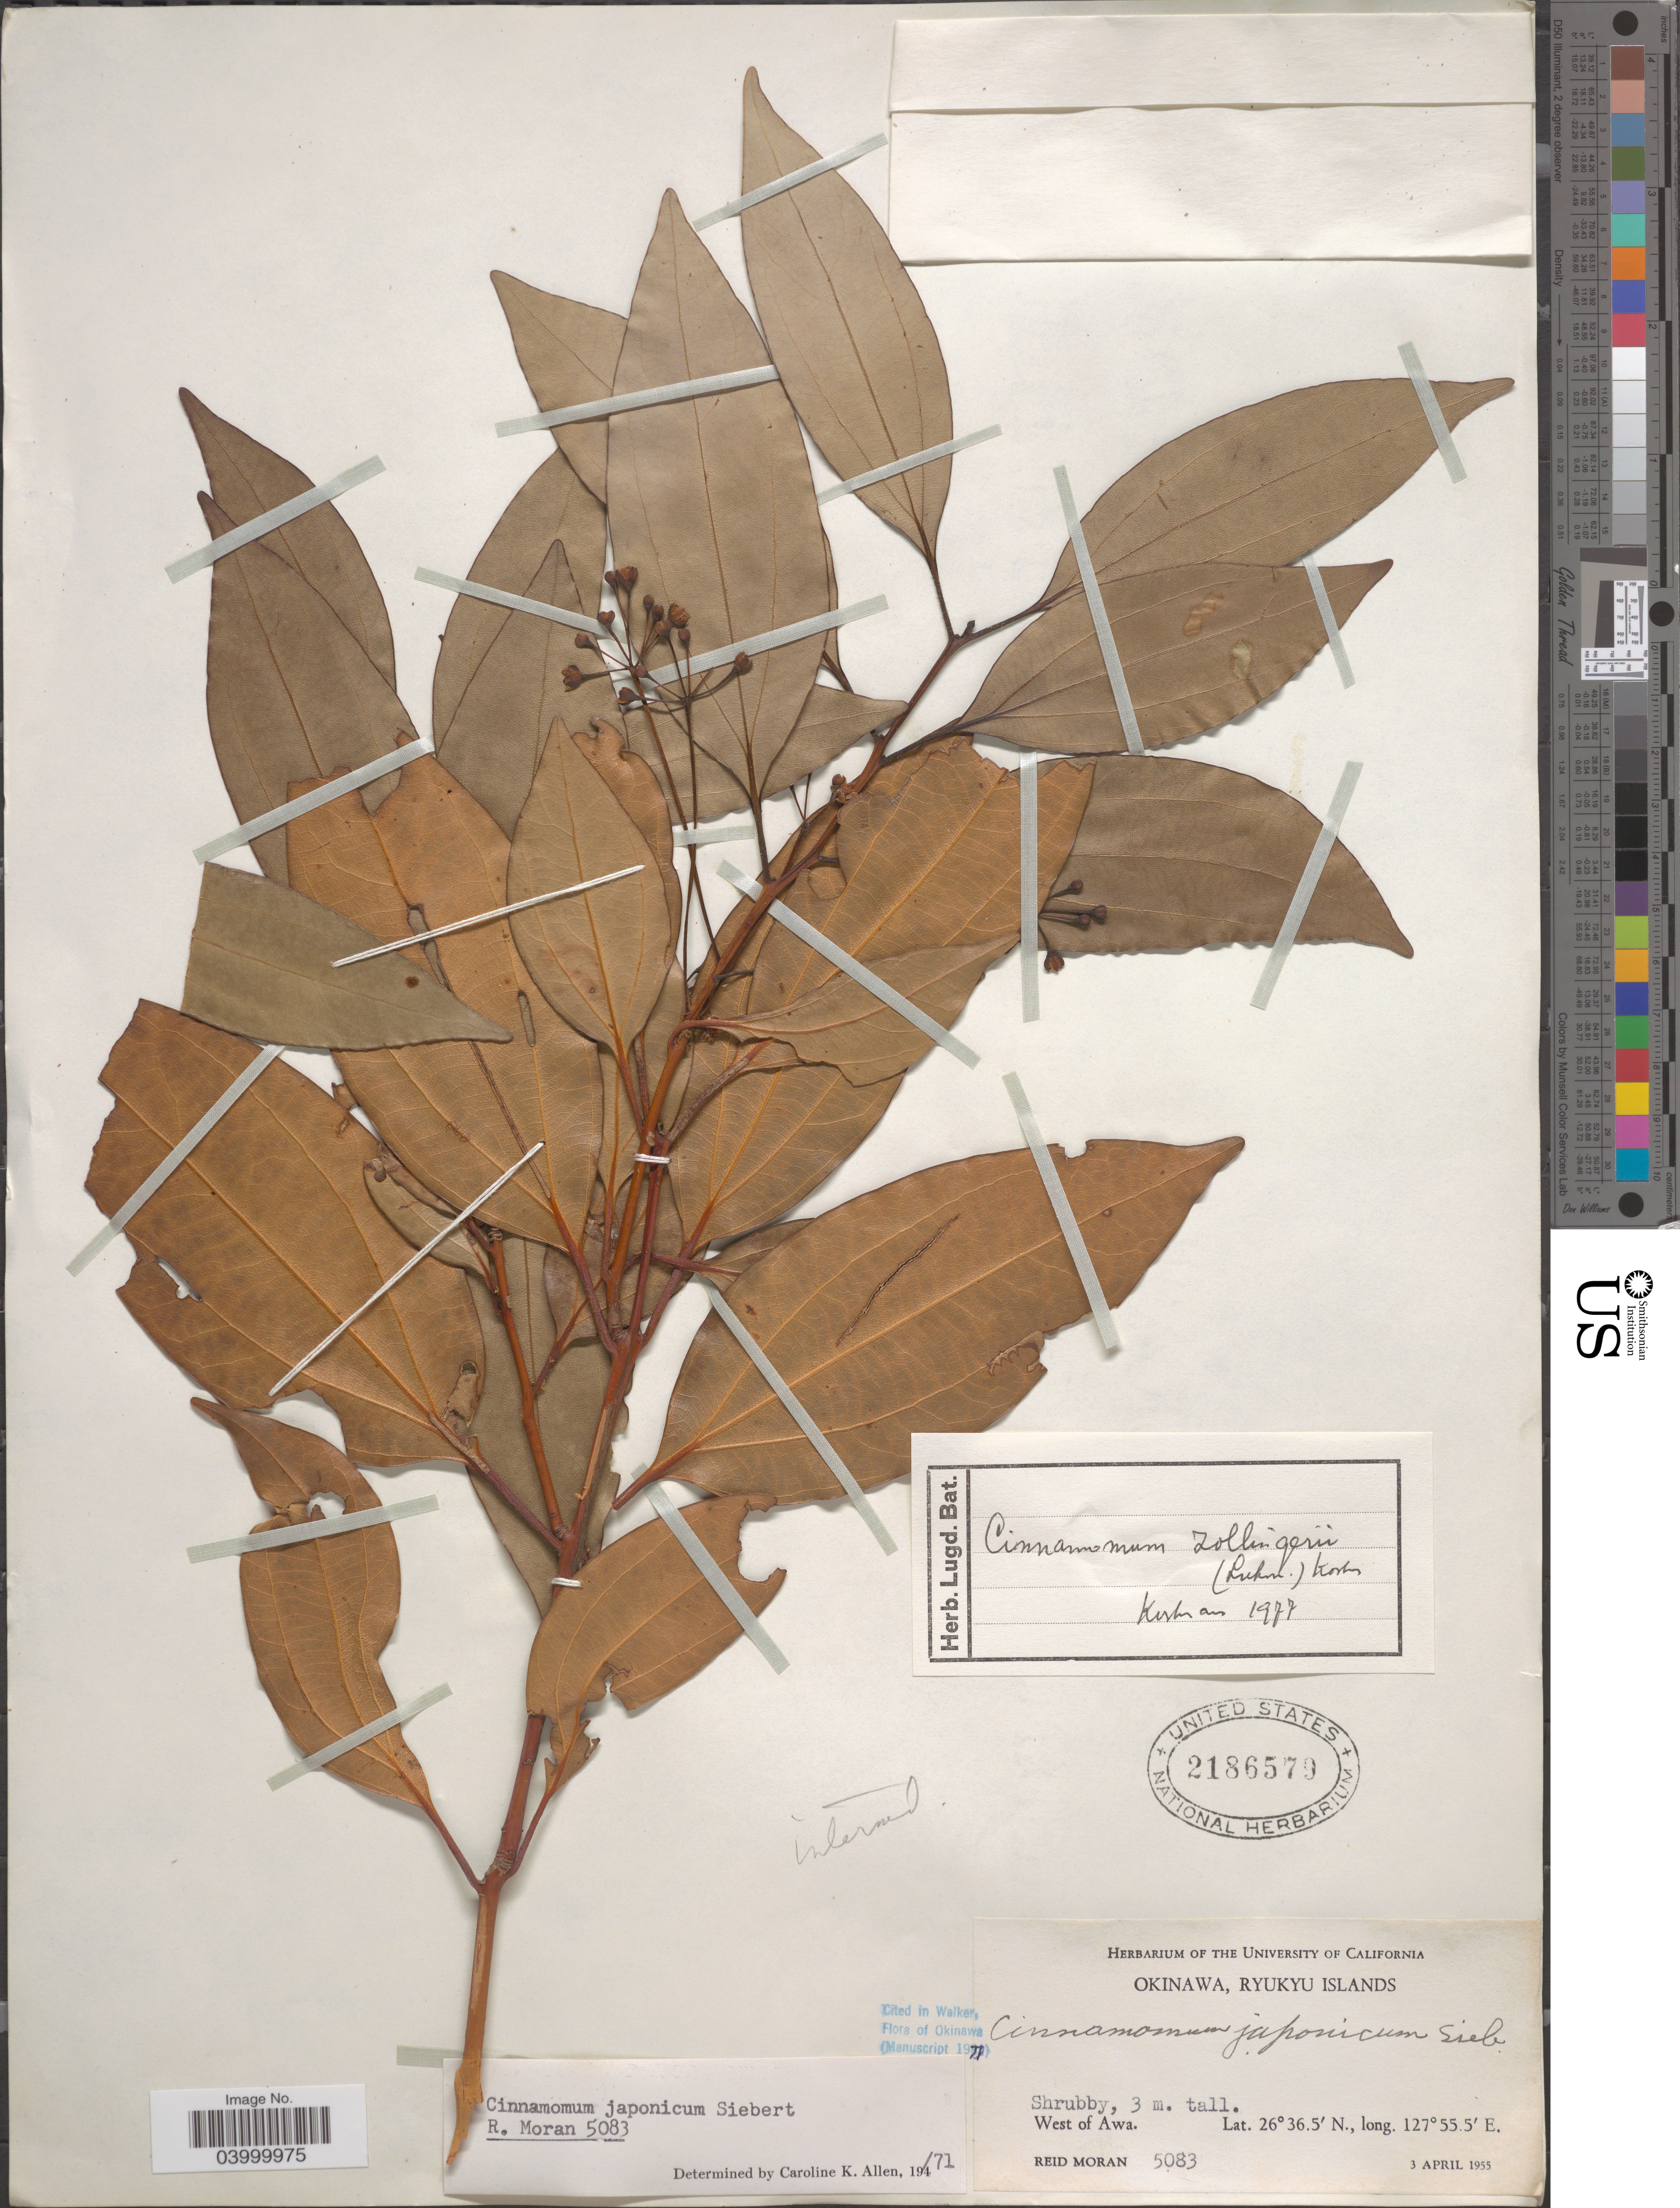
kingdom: Plantae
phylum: Tracheophyta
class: Magnoliopsida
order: Laurales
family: Lauraceae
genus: Cinnamomum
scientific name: Cinnamomum zollingeri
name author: Lukman.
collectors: R. Moran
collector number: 5083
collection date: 1955-04-03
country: Japan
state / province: Okinawa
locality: Ryukyu Islands. West of Awa.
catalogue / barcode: US 2186579